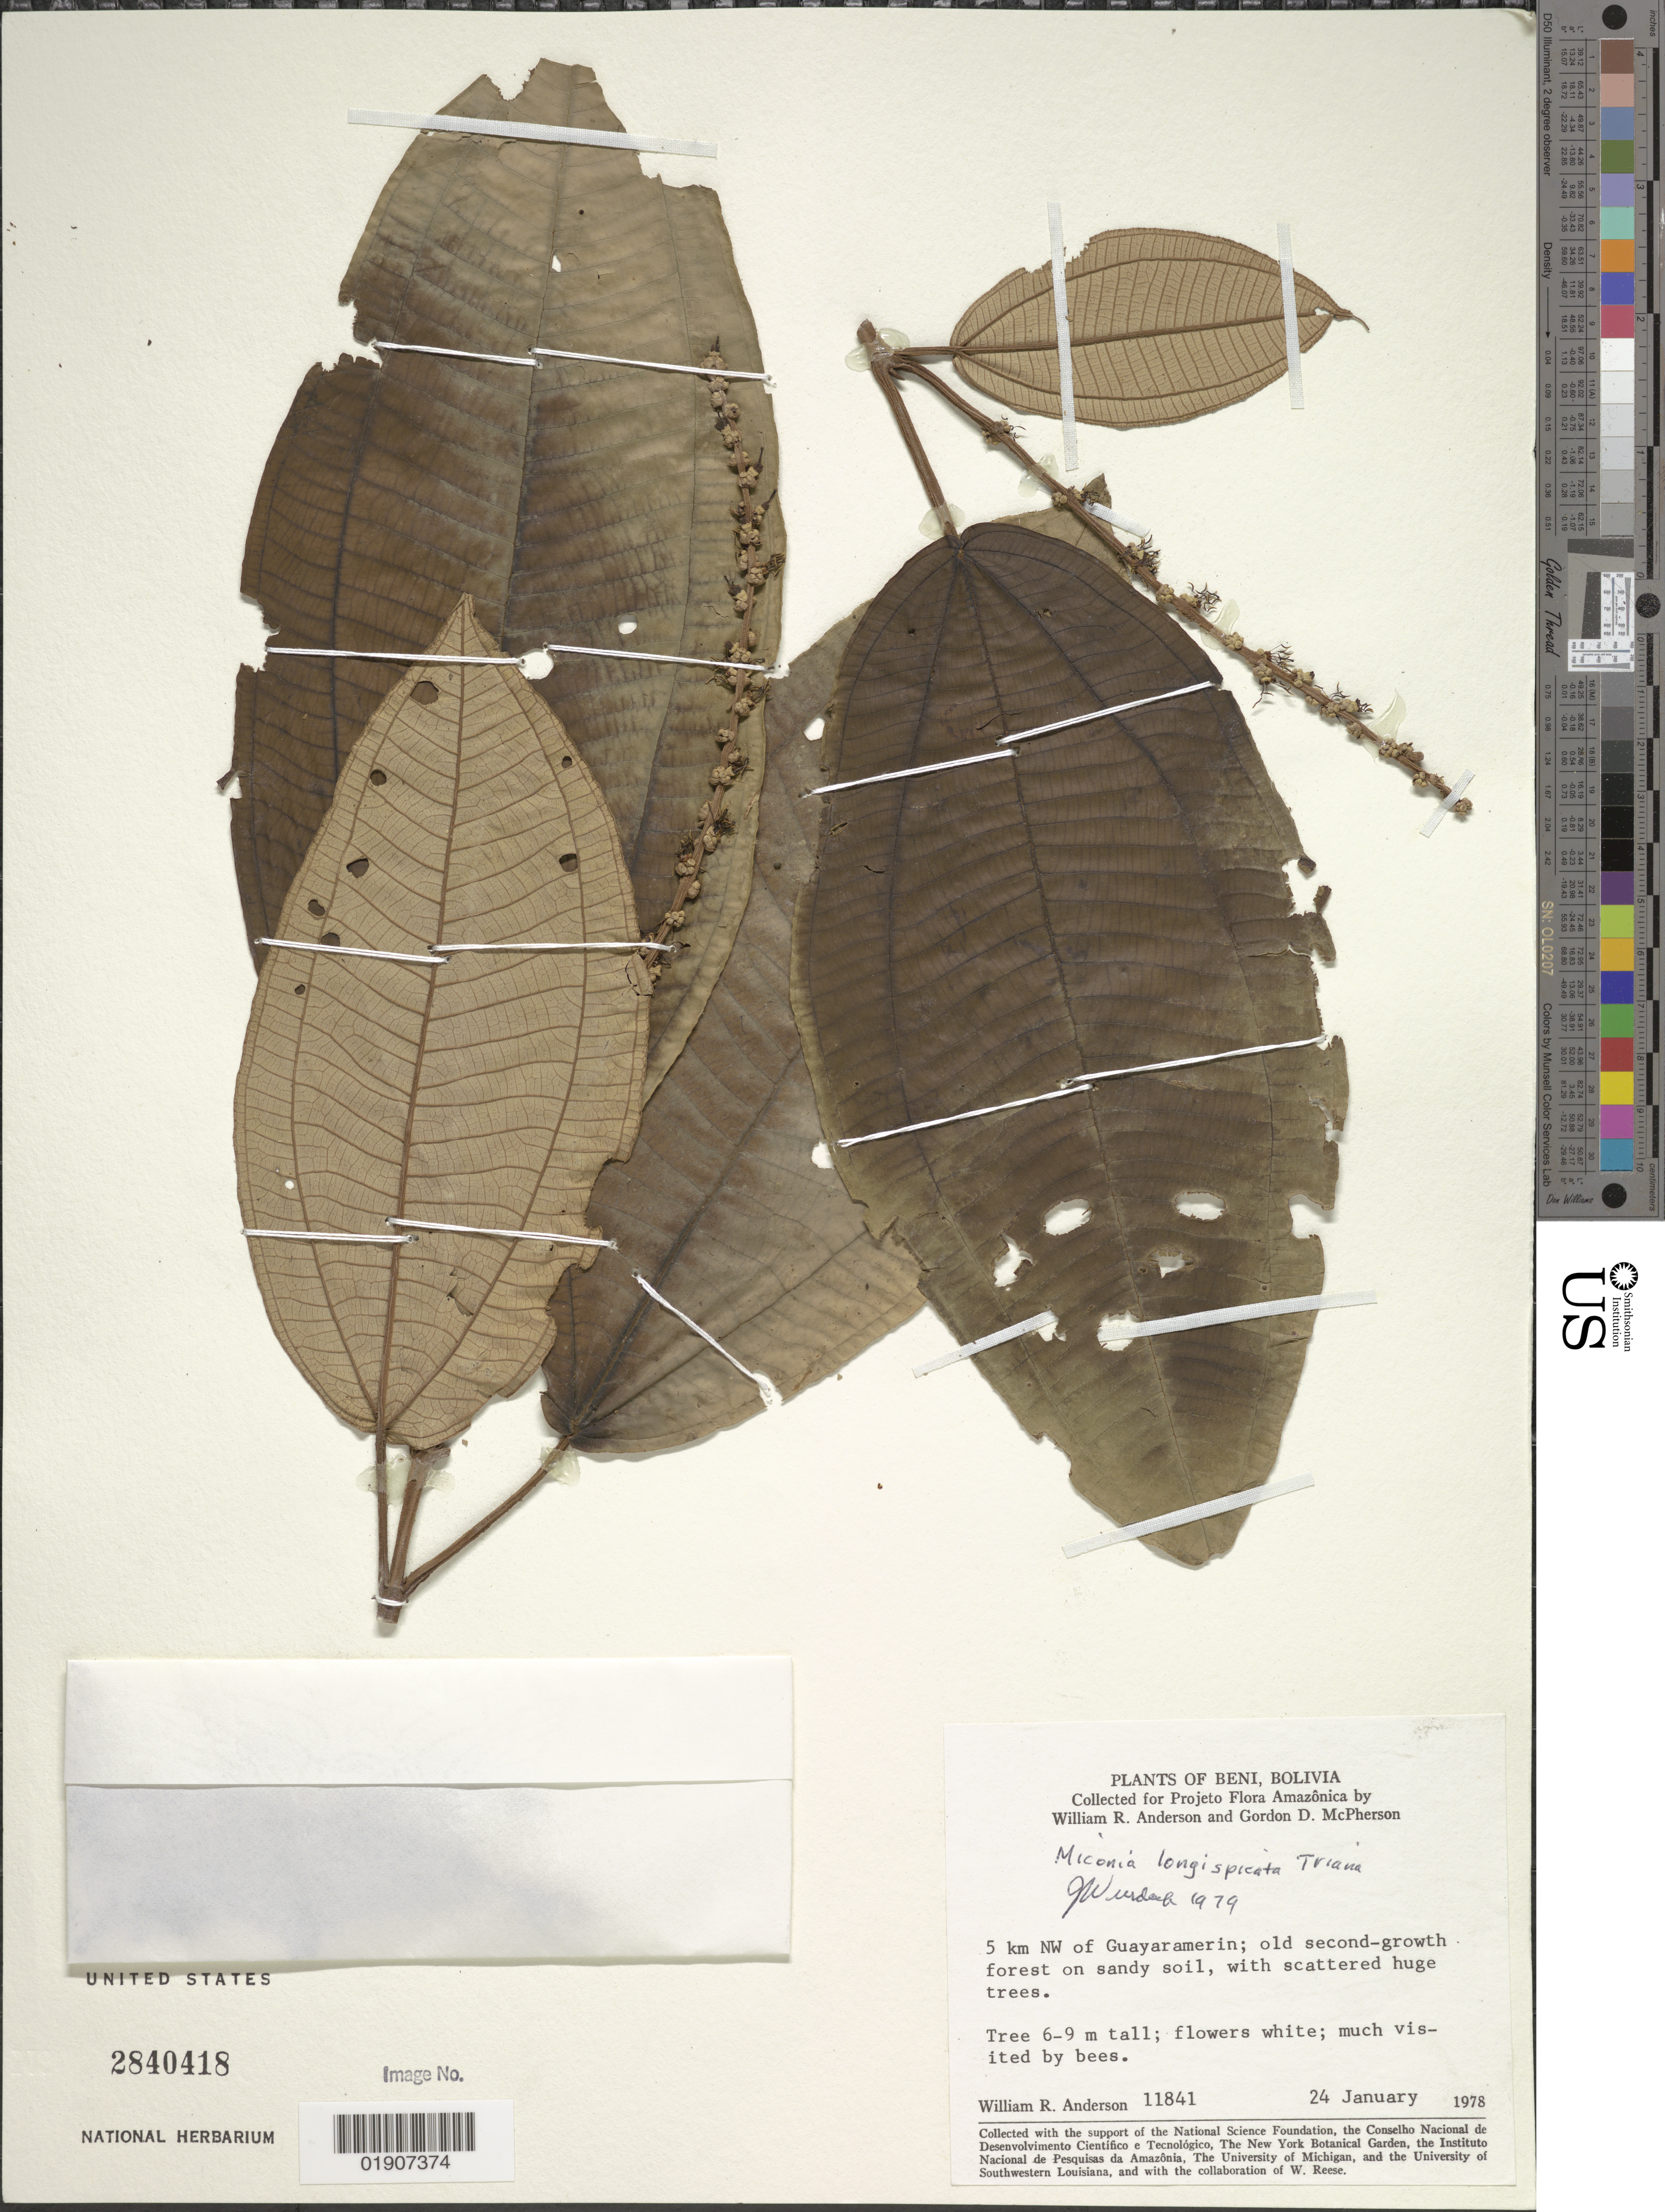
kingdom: Plantae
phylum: Tracheophyta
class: Magnoliopsida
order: Myrtales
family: Melastomataceae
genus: Miconia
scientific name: Miconia longispicata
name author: Triana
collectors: W. R. Anderson & G. D. McPherson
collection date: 1978-01-24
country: Bolivia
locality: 5 km NW of Guayaramerin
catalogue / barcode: US 2840418